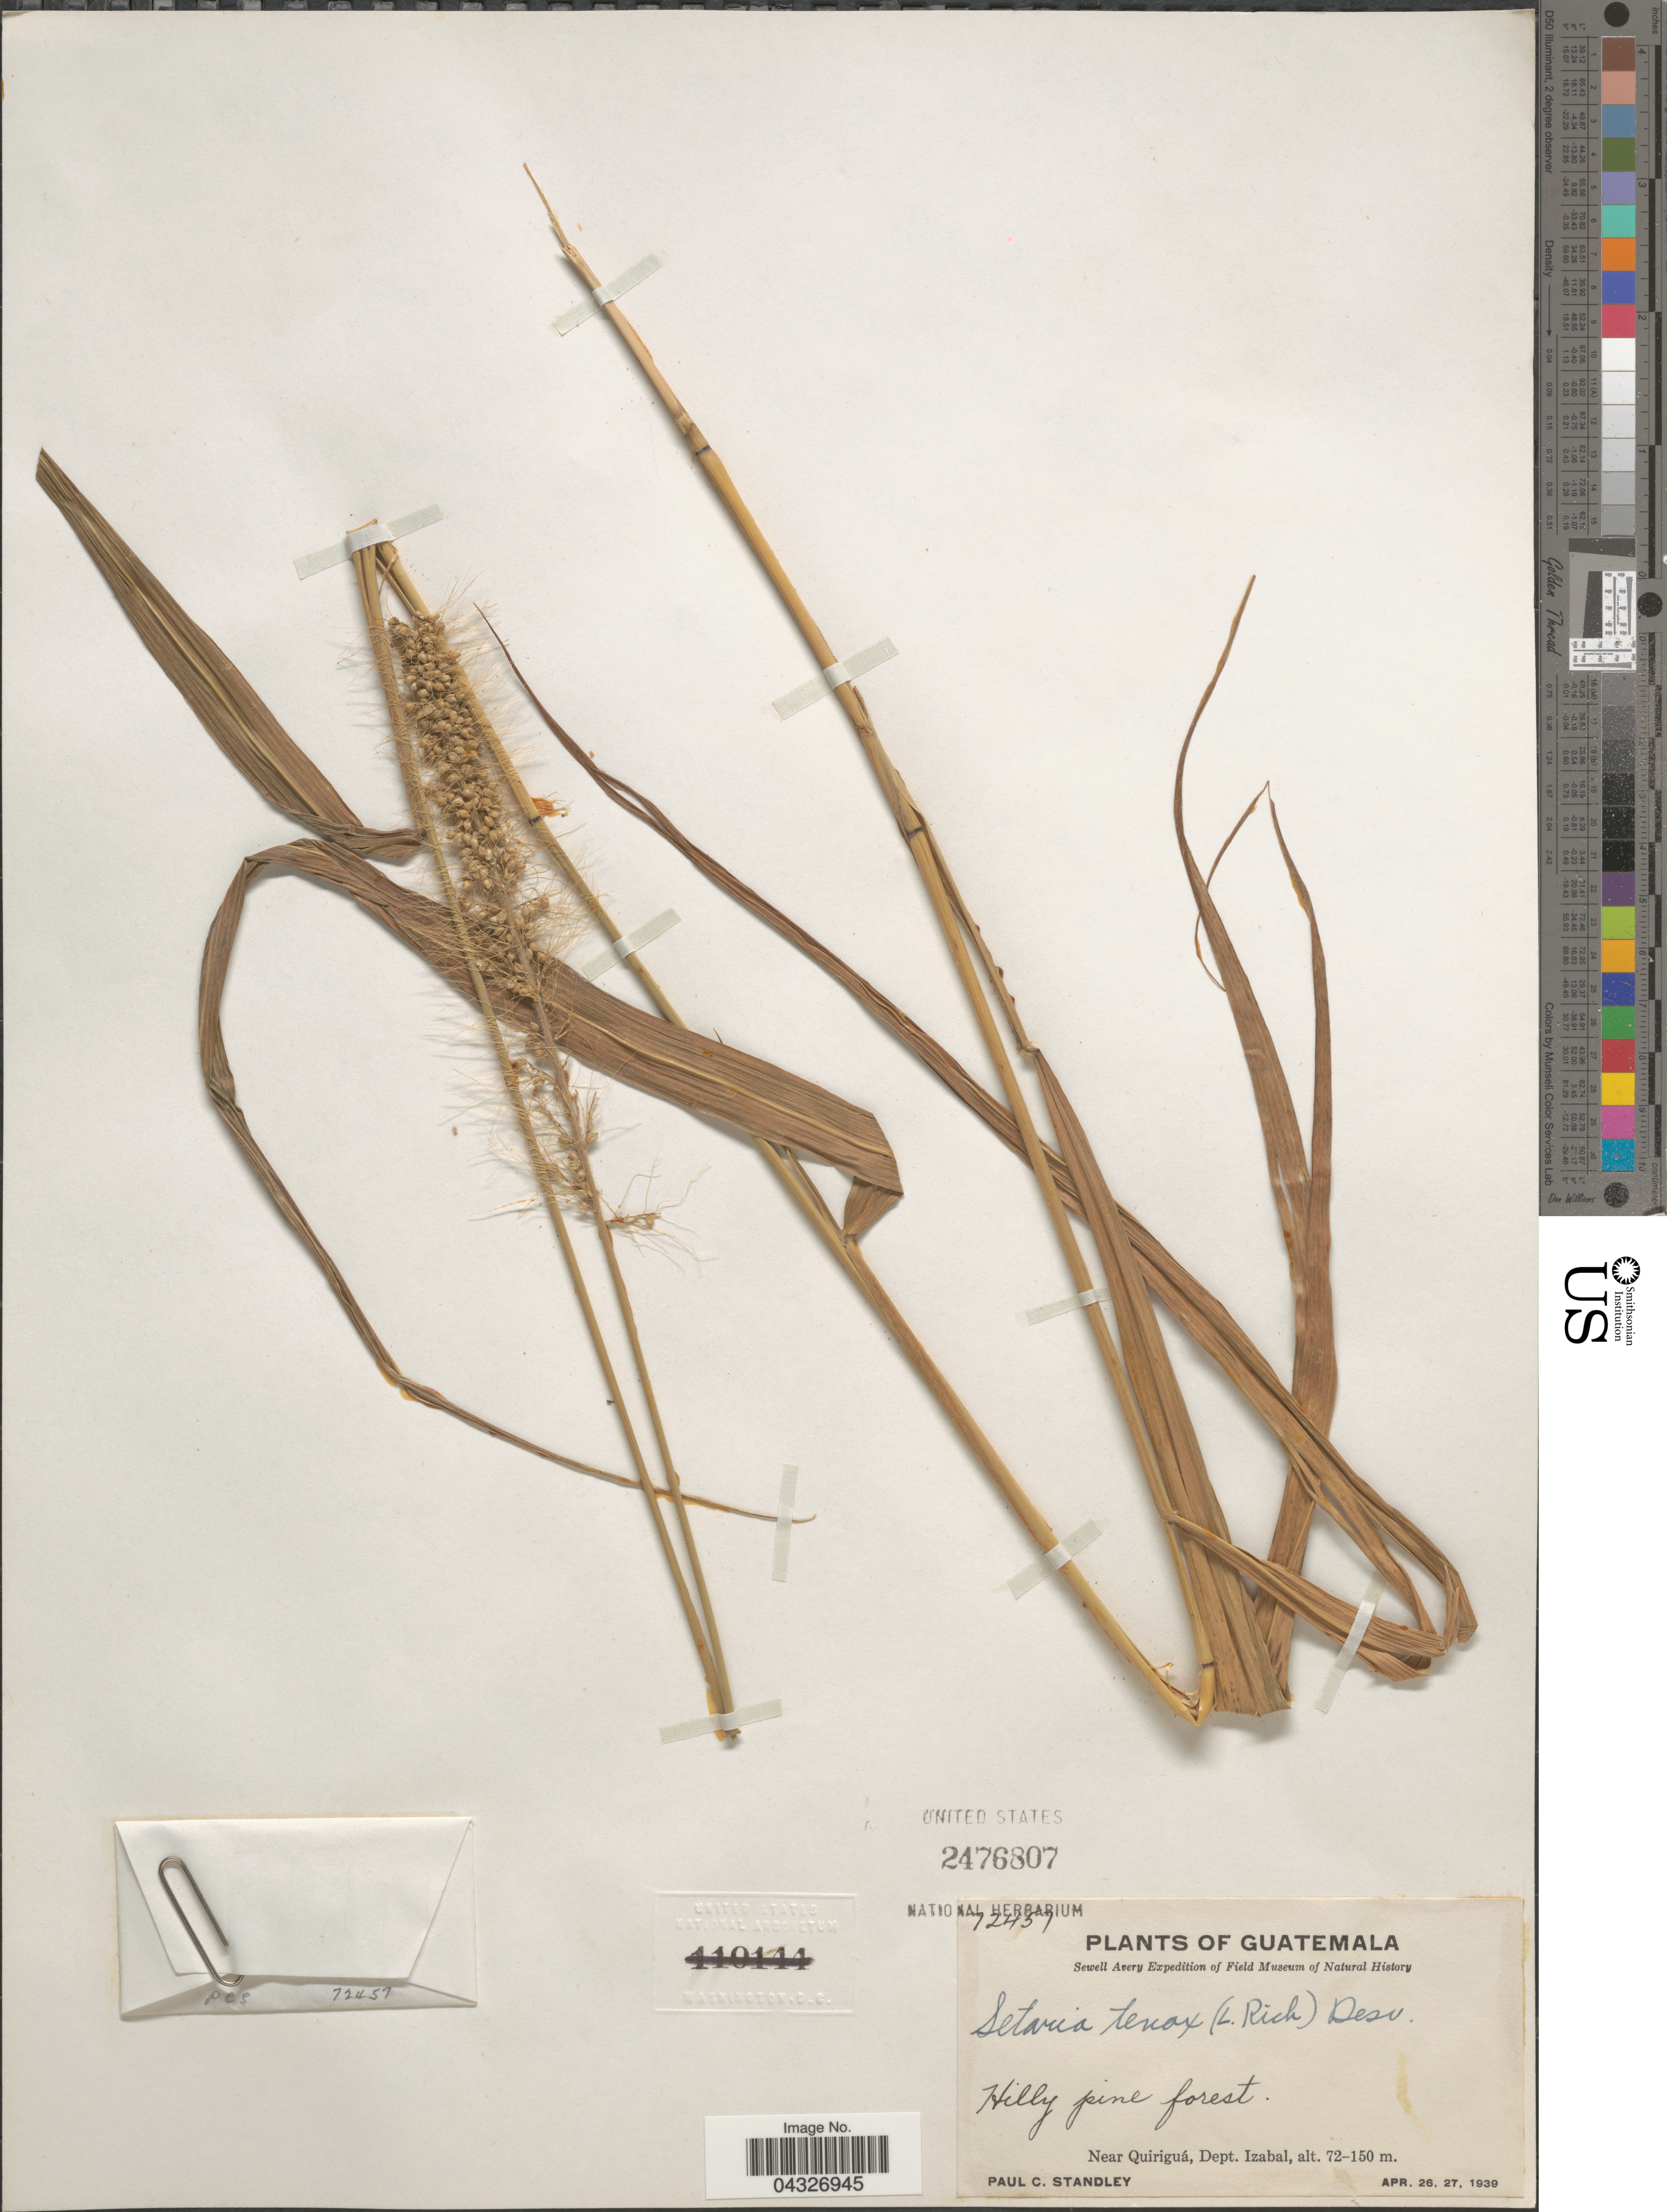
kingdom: Plantae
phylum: Tracheophyta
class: Liliopsida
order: Poales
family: Poaceae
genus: Setaria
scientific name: Setaria tenax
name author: (Rich.) Desv.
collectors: P. C. Standley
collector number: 72457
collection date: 1939-04-26/1939-04-27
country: Guatemala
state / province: Izabal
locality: Sewell Avery Expedition. Near Quiriguá, Dept. Izabal.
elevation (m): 72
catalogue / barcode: US 2476807